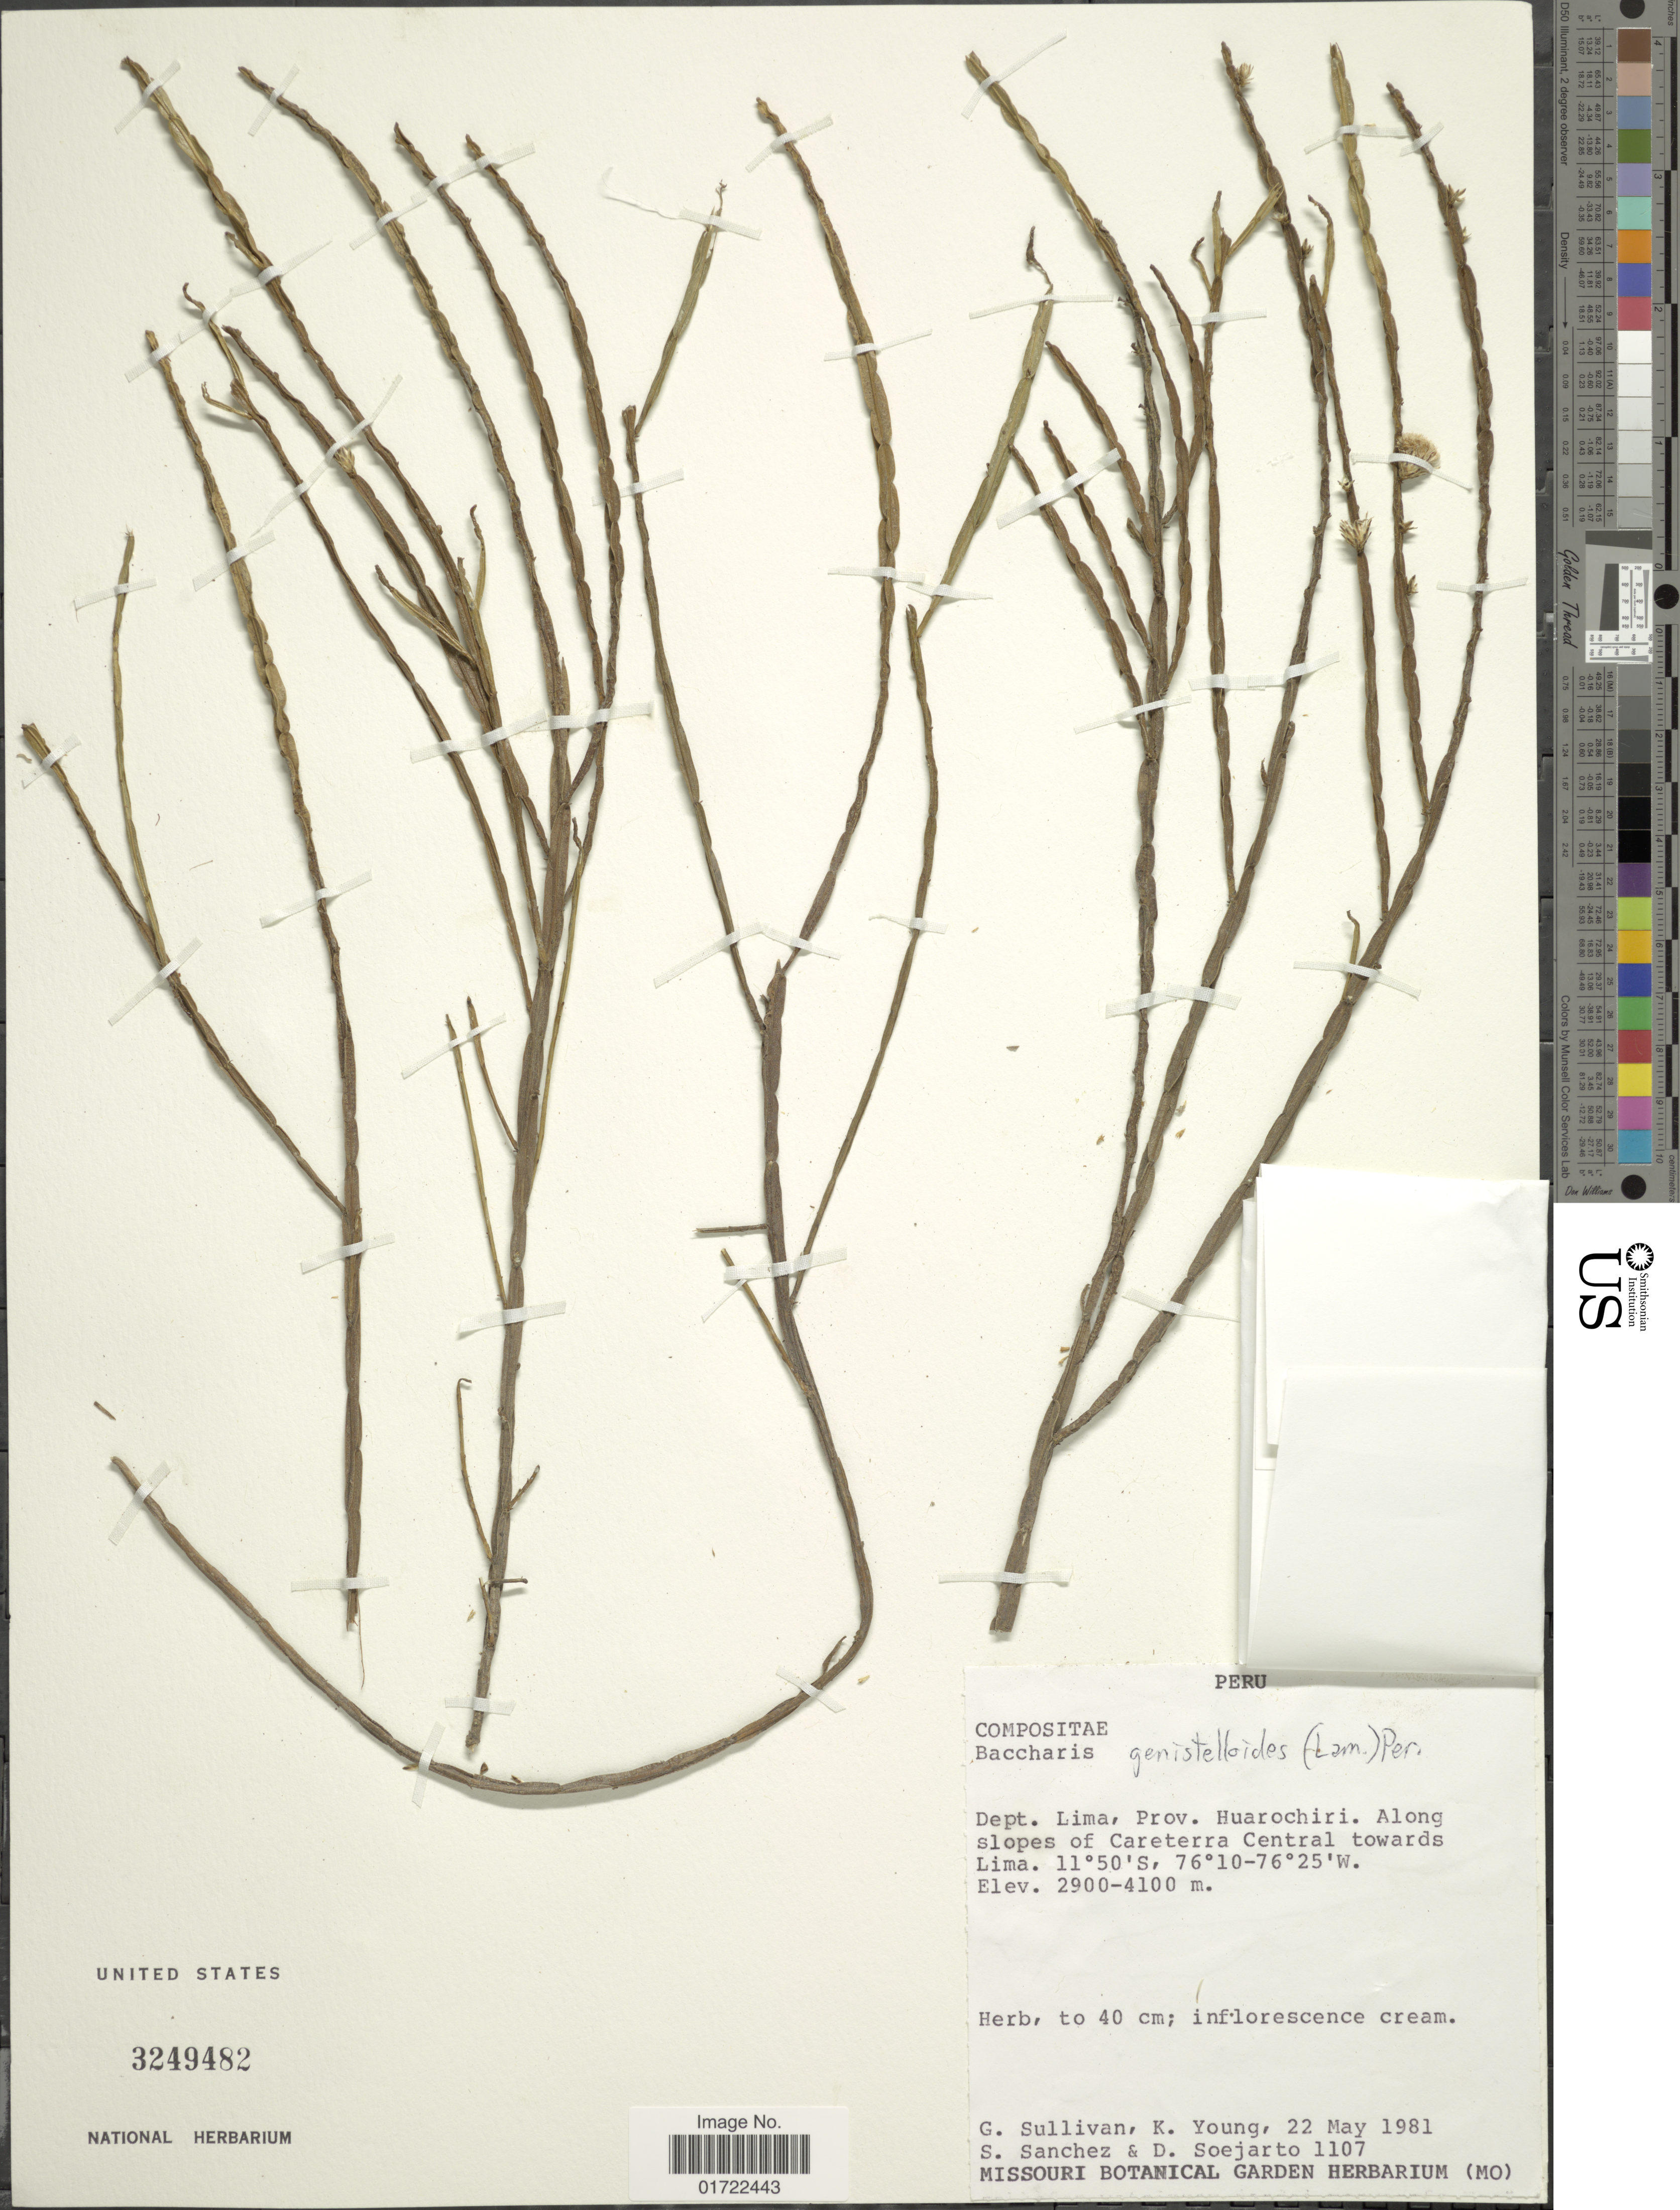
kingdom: Plantae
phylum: Tracheophyta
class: Magnoliopsida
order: Asterales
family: Asteraceae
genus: Baccharis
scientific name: Baccharis genistelloides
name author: (Lam.) Pers.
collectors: G. Sullivan, K. Young, S. Sanchez & D. Soejarto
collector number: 1107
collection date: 1981-05-22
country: Peru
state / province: Lima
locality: Prov. Huarochiri. Along slopes of Careterra Central towards Lima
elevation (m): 2900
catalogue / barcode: US 3249482